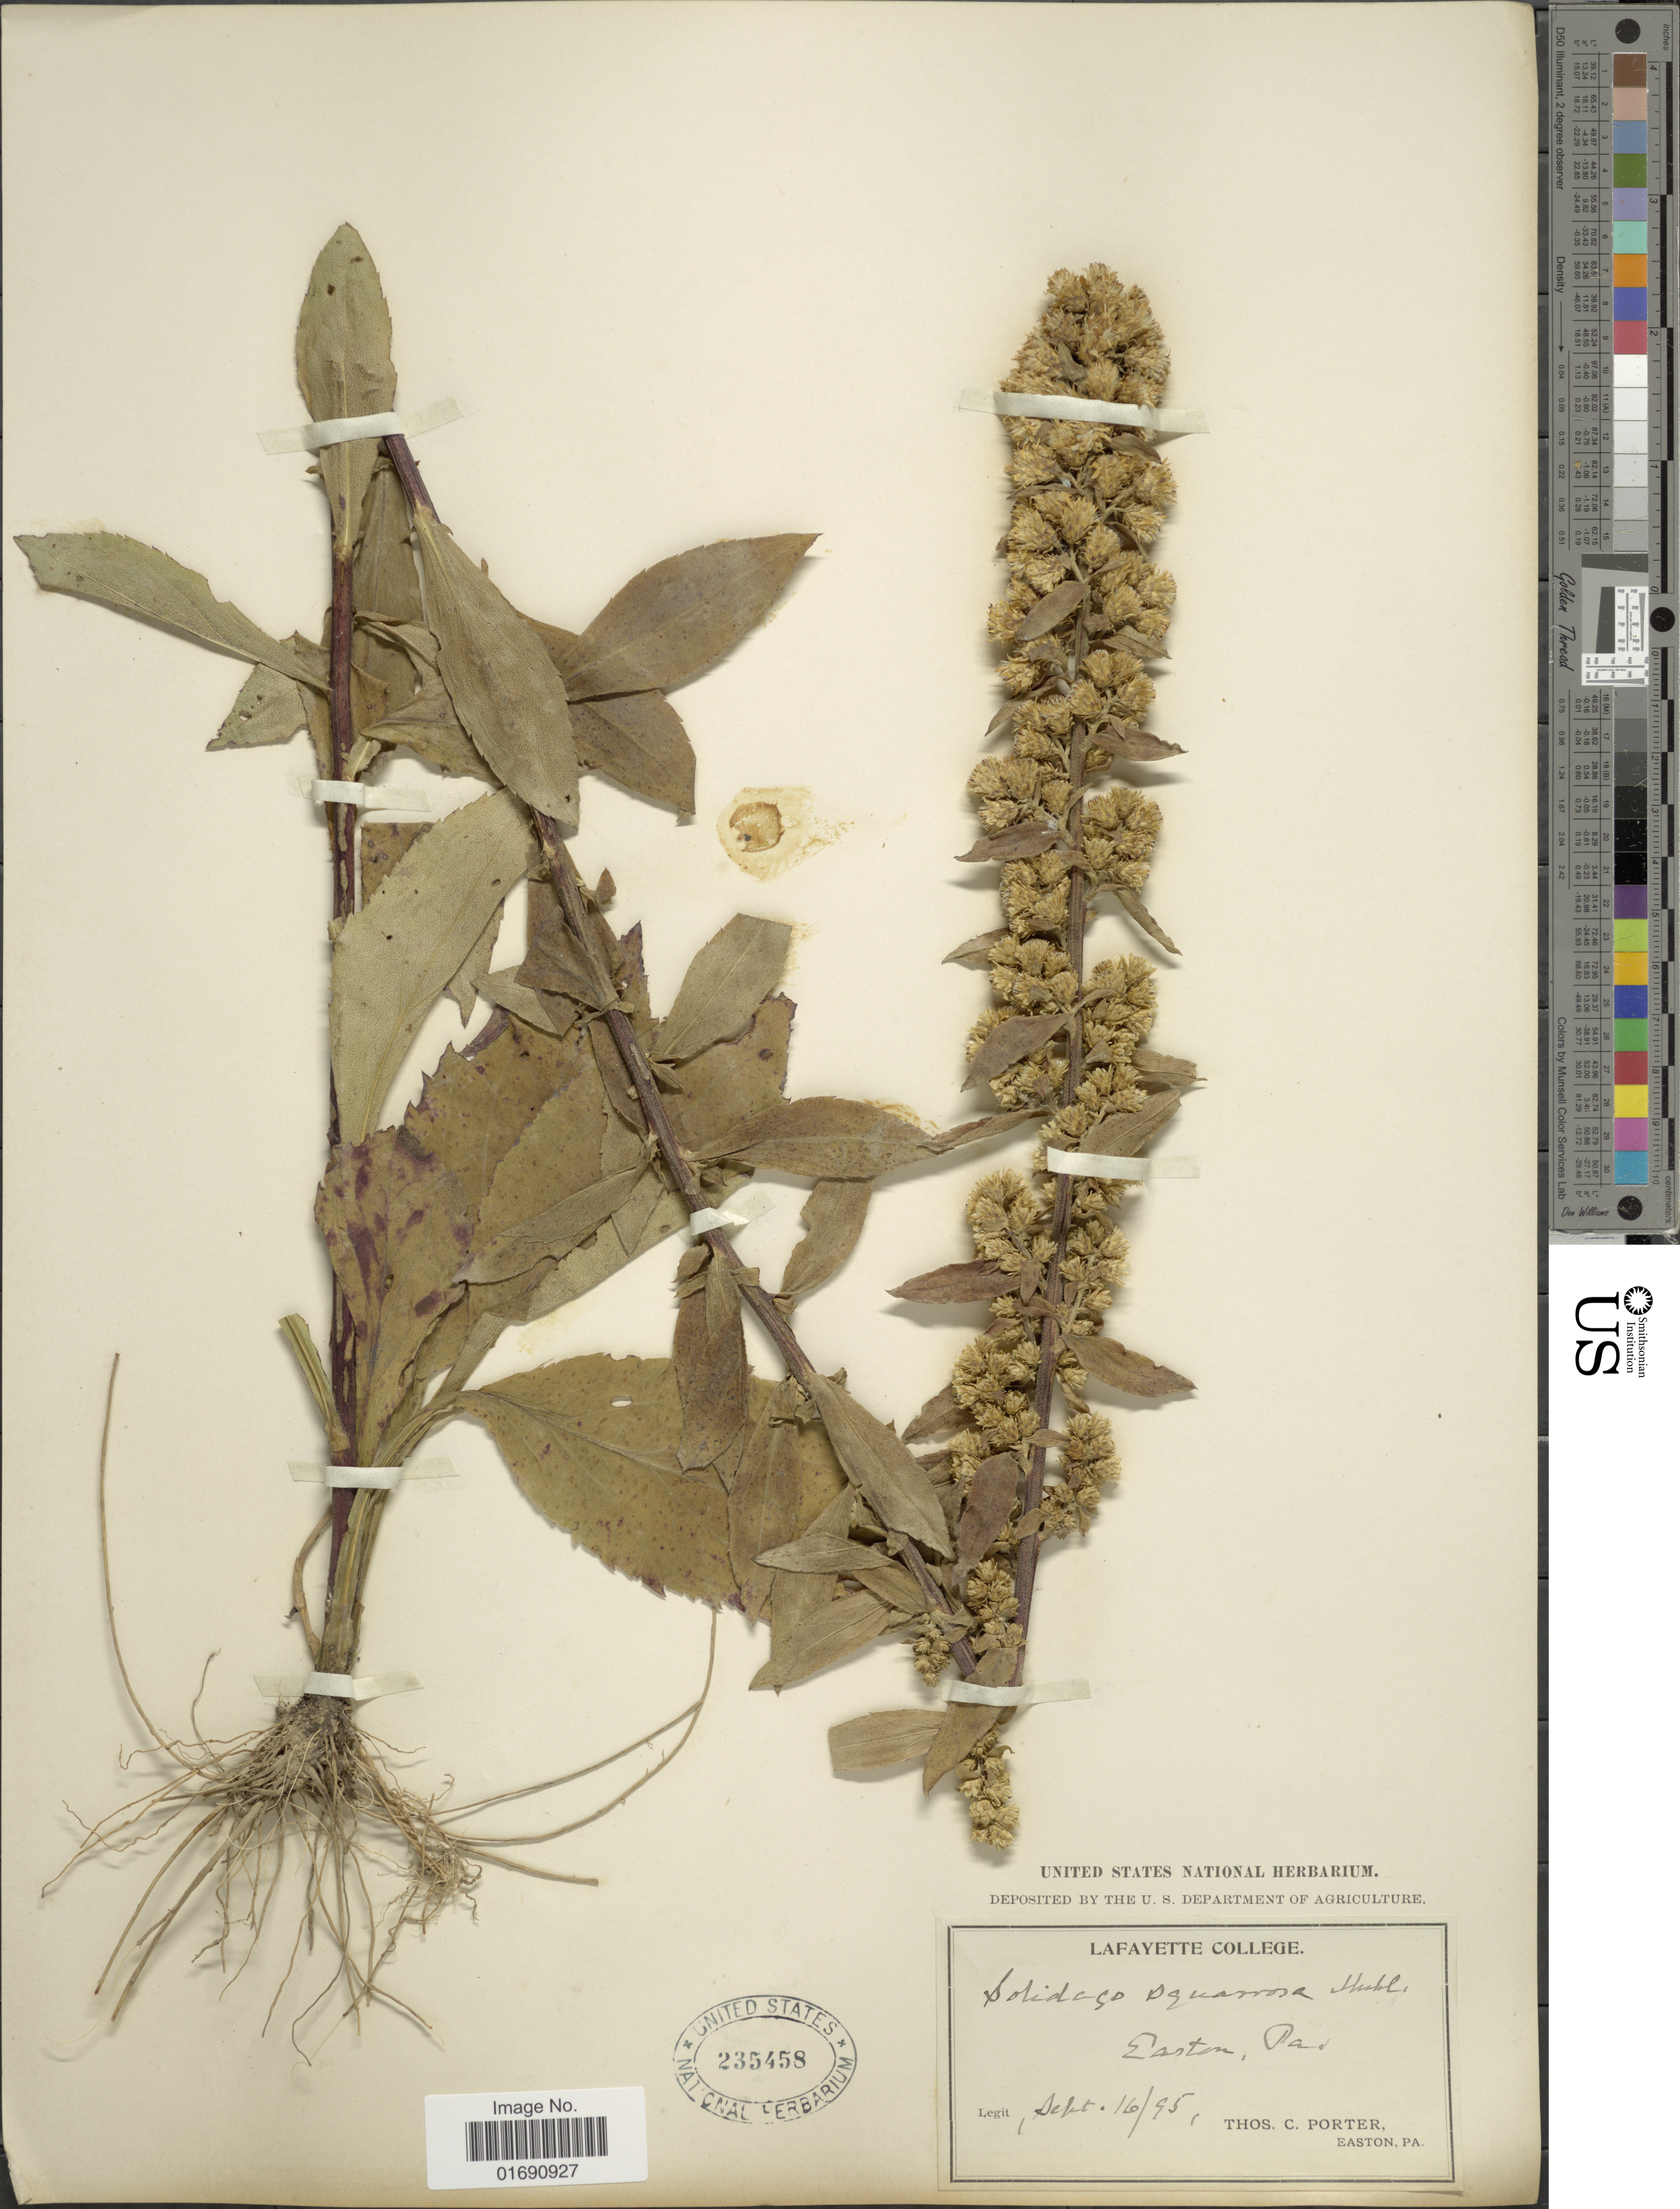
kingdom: Plantae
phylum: Tracheophyta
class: Magnoliopsida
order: Asterales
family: Asteraceae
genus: Solidago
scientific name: Solidago squarrosa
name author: Muhl.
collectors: T. C. Porter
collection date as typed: Transcribed d/m/y: 16/9/95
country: United States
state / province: Pennsylvania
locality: Easton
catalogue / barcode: US 235458